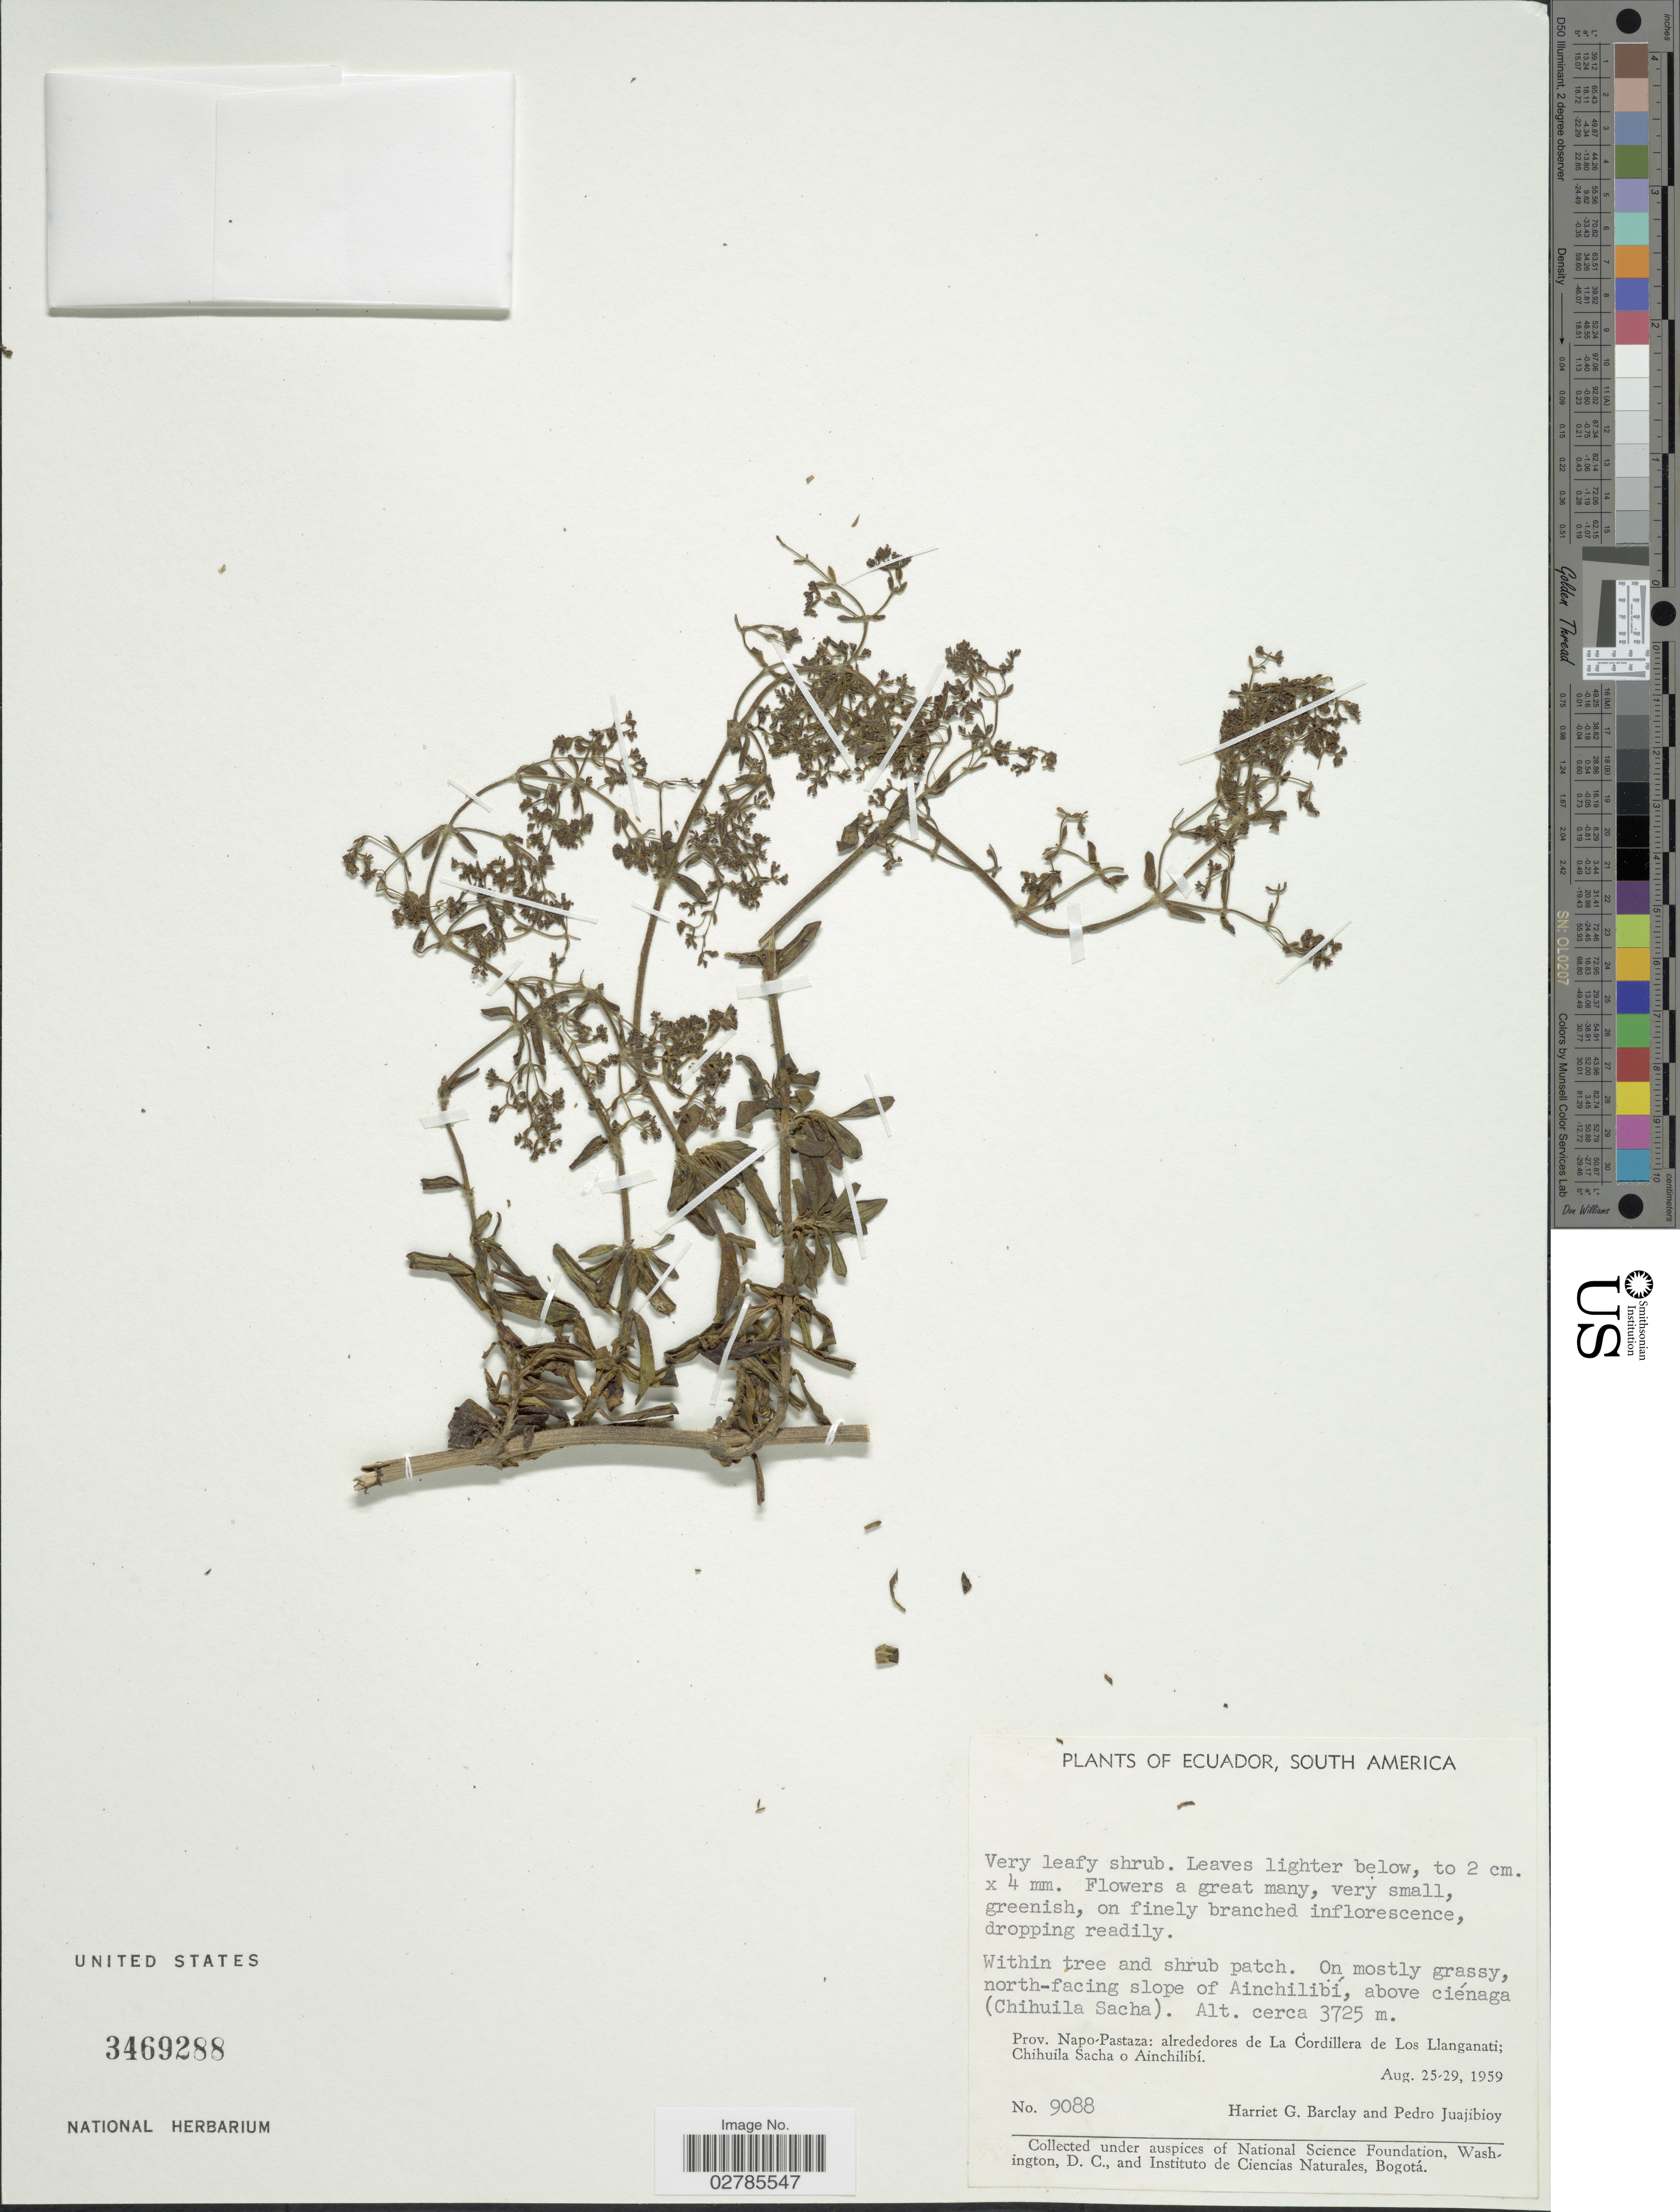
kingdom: Plantae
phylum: Tracheophyta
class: Magnoliopsida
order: Dipsacales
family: Caprifoliaceae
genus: Valeriana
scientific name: Valeriana sp.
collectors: H. G. Barclay & P. Juajibioy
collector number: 9088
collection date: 1959-08-25/1959-08-29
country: Ecuador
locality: On mostly grassy, north-facing slope of Ainchilibi, above ciénaga (Chihuila Sacha). Prov. Napo-Pastaza: alrededores de La Cordillera de Los Llanganati; Chihuila Sacha o Ainchilibí.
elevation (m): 3725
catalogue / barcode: US 3469288